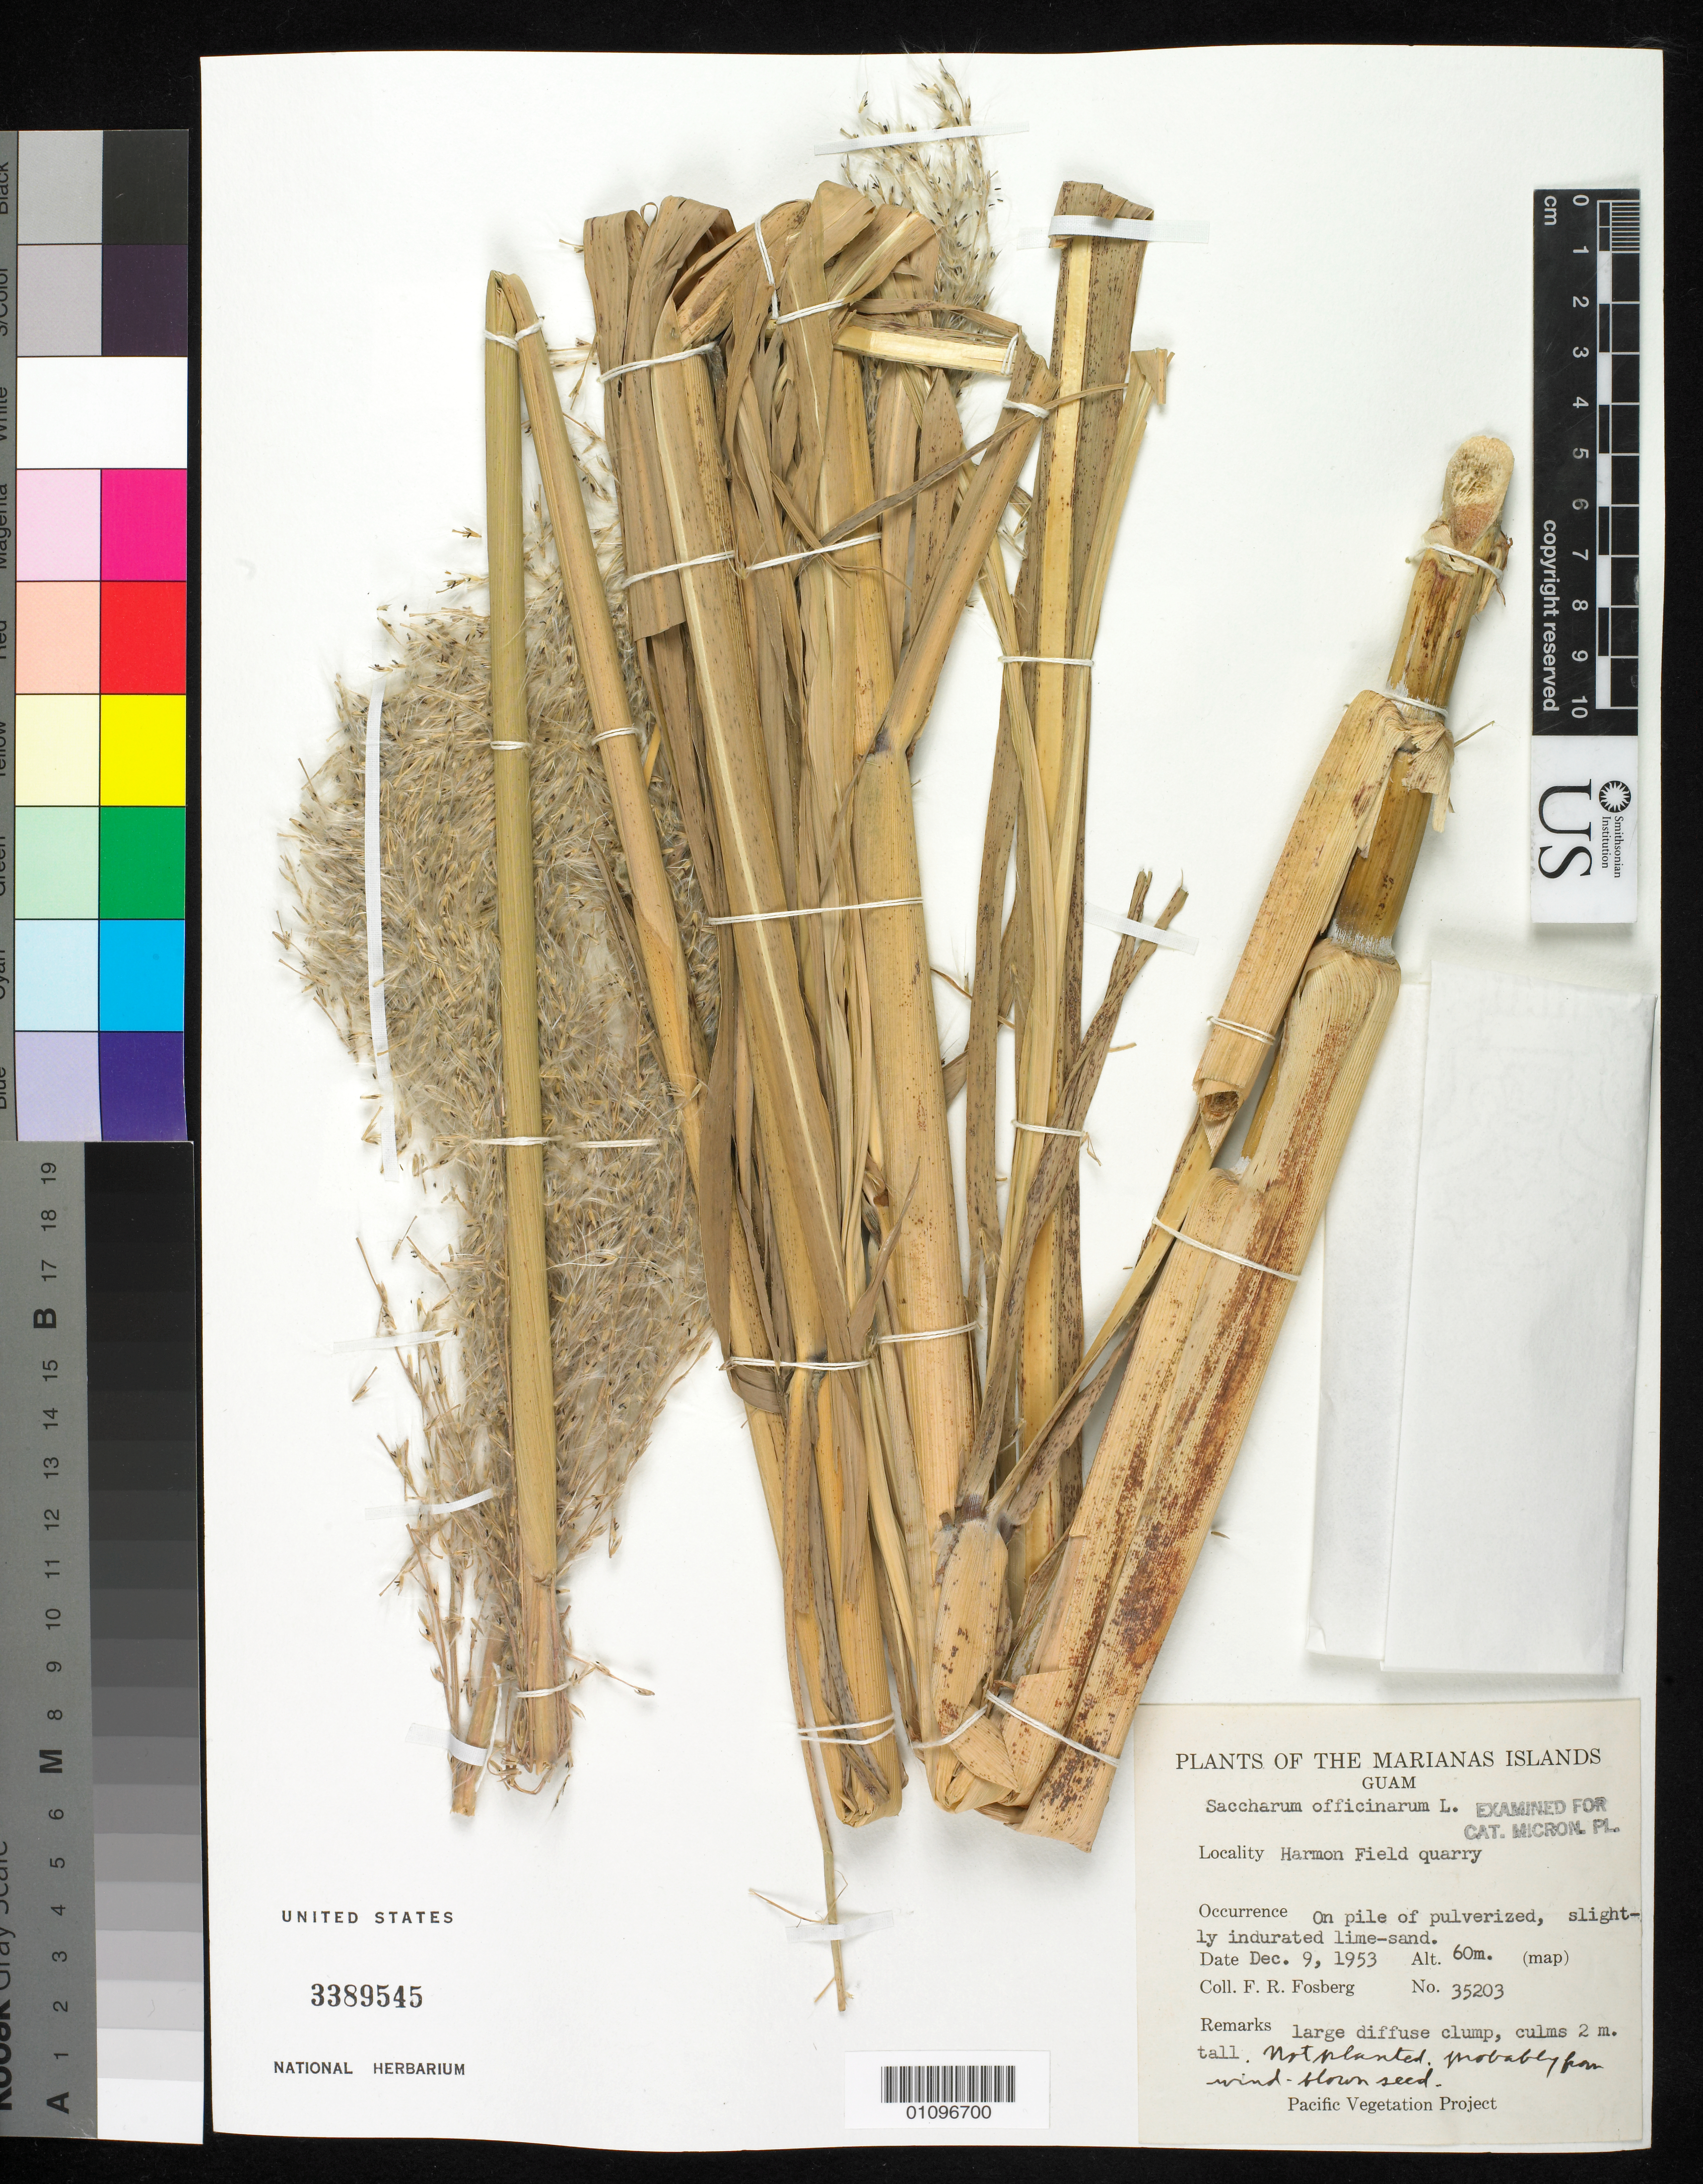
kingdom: Plantae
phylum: Tracheophyta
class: Liliopsida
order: Poales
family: Poaceae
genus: Saccharum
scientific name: Saccharum officinarum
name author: L.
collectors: F. R. Fosberg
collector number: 35203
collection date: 1953-12-09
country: Guam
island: Guam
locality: Harmon Field Quarry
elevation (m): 60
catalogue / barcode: US 3389545